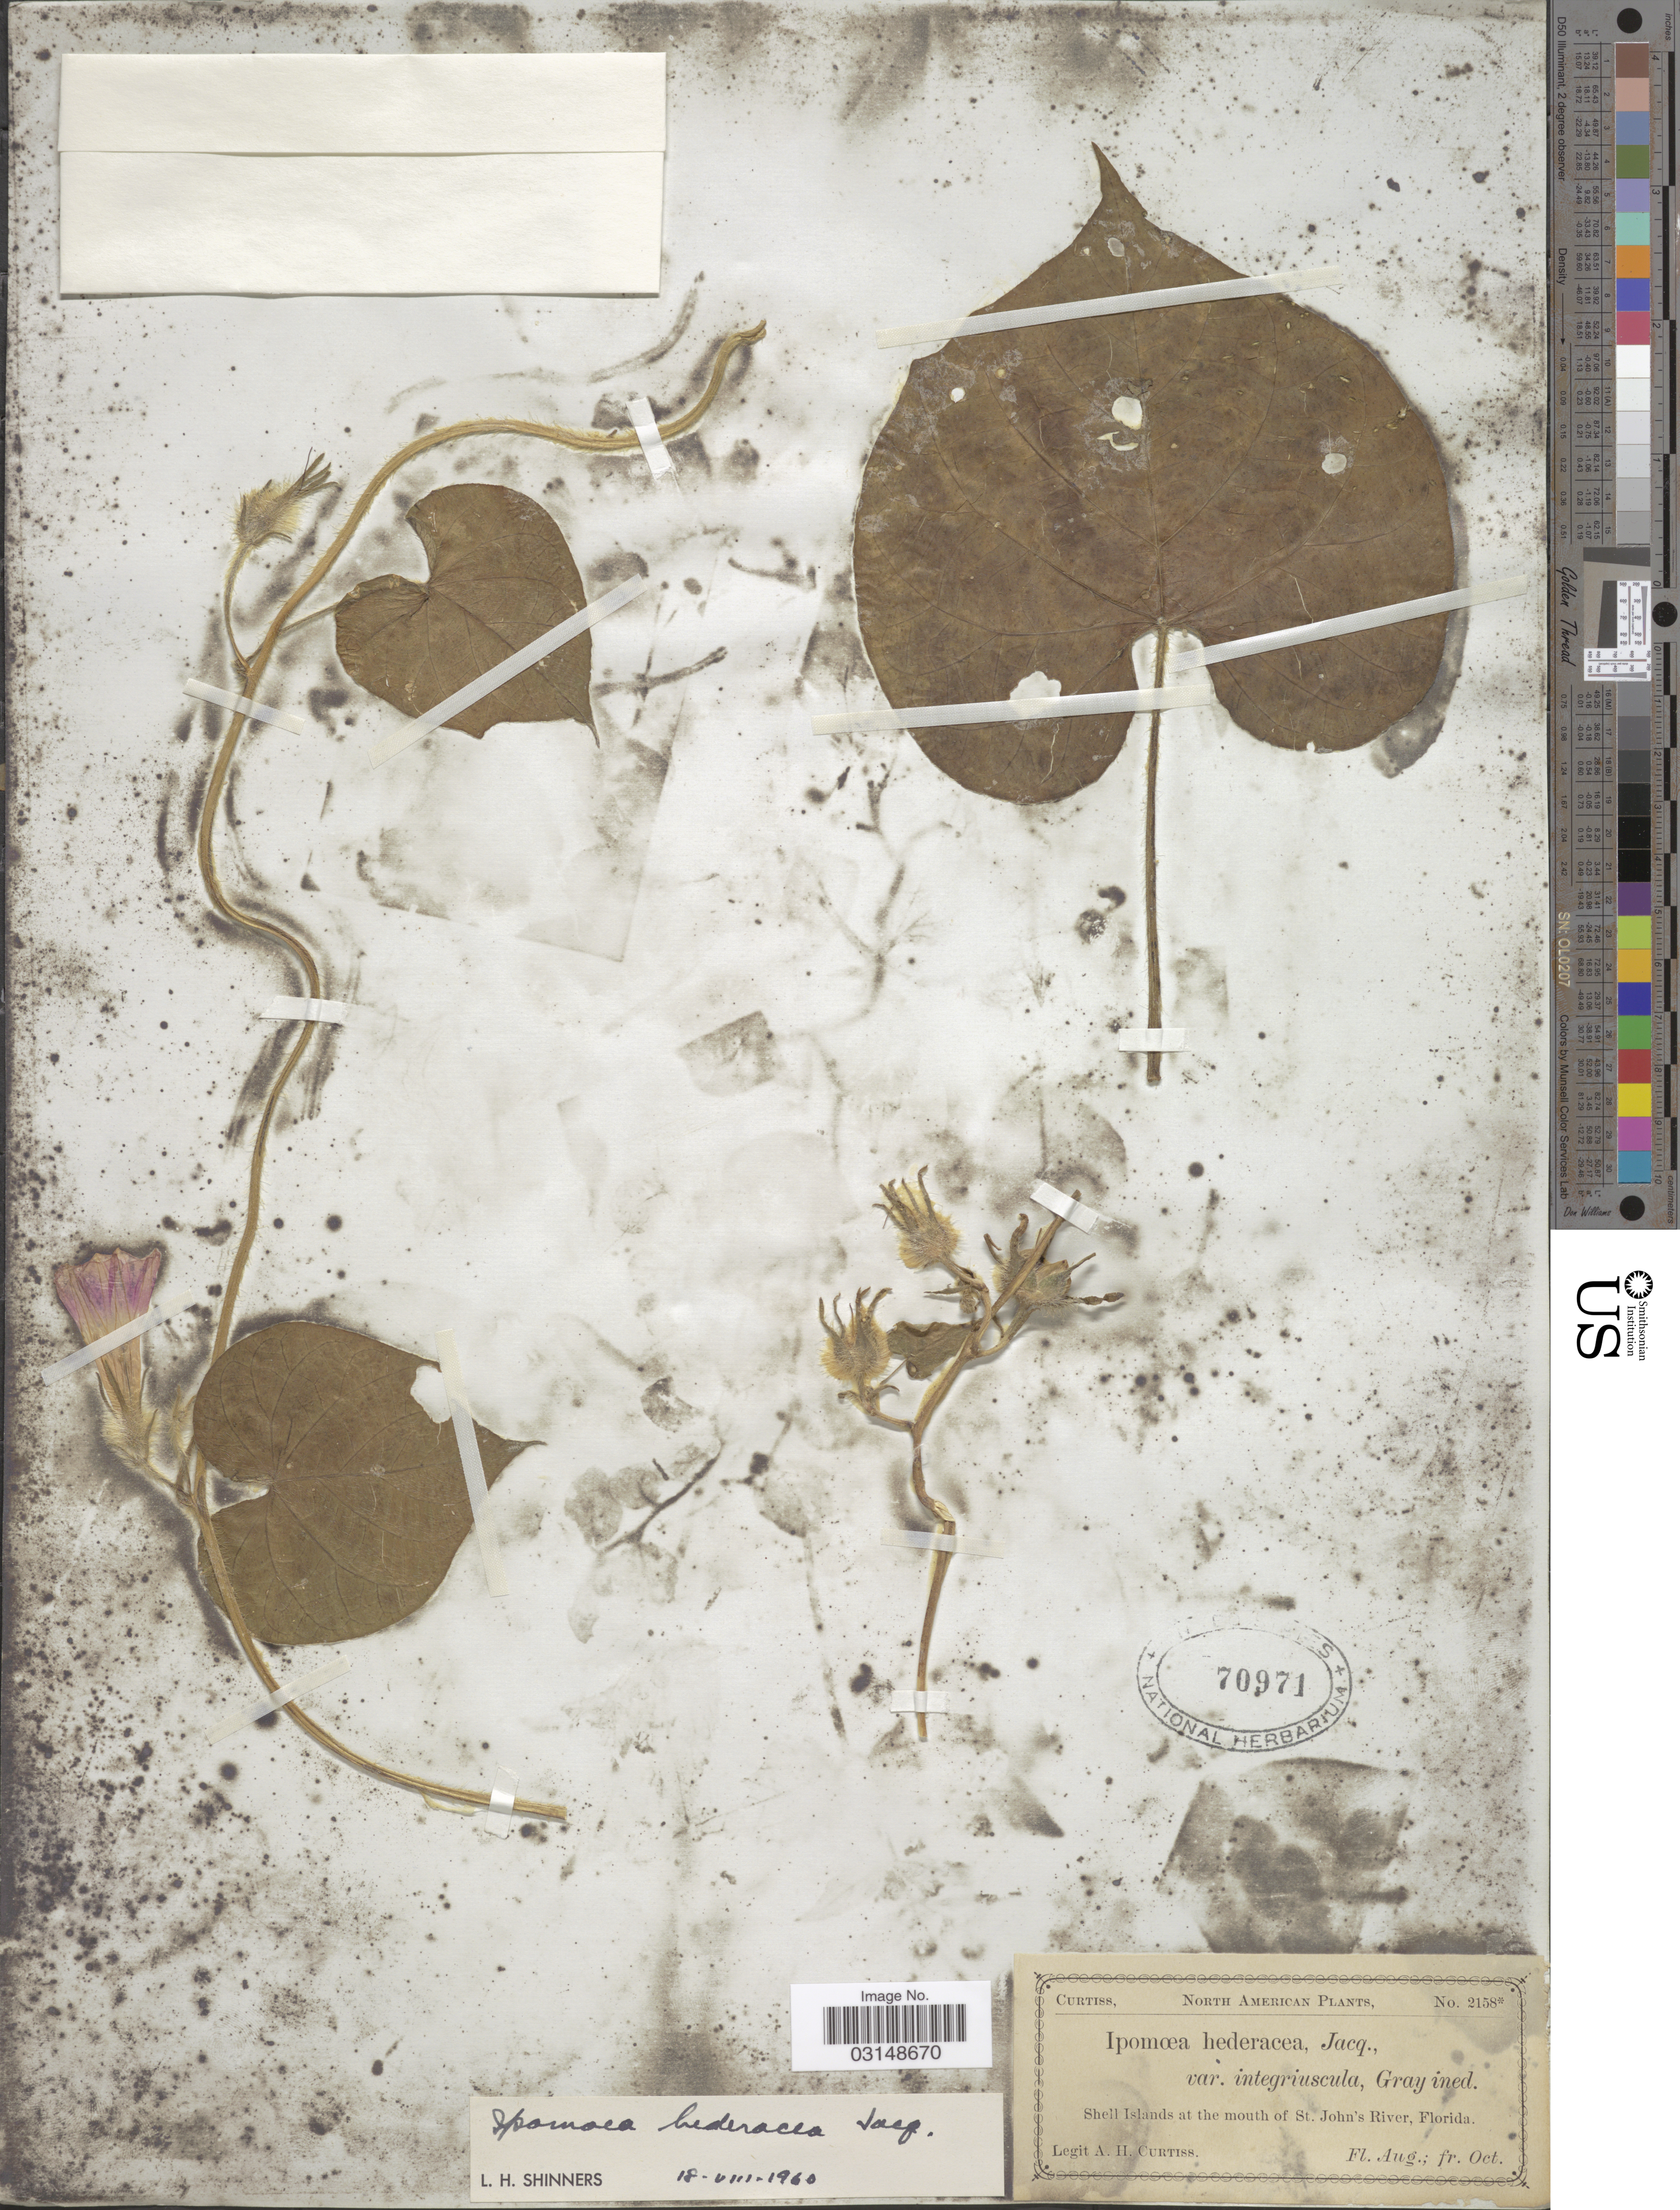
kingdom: Plantae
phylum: Tracheophyta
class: Magnoliopsida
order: Solanales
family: Convolvulaceae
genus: Ipomoea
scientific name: Ipomoea hederacea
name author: Jacq.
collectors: A. H. Curtiss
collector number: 2158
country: United States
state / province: Florida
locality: Shell Islands at the mouth of St. John's River, Florida.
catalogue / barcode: US 70971